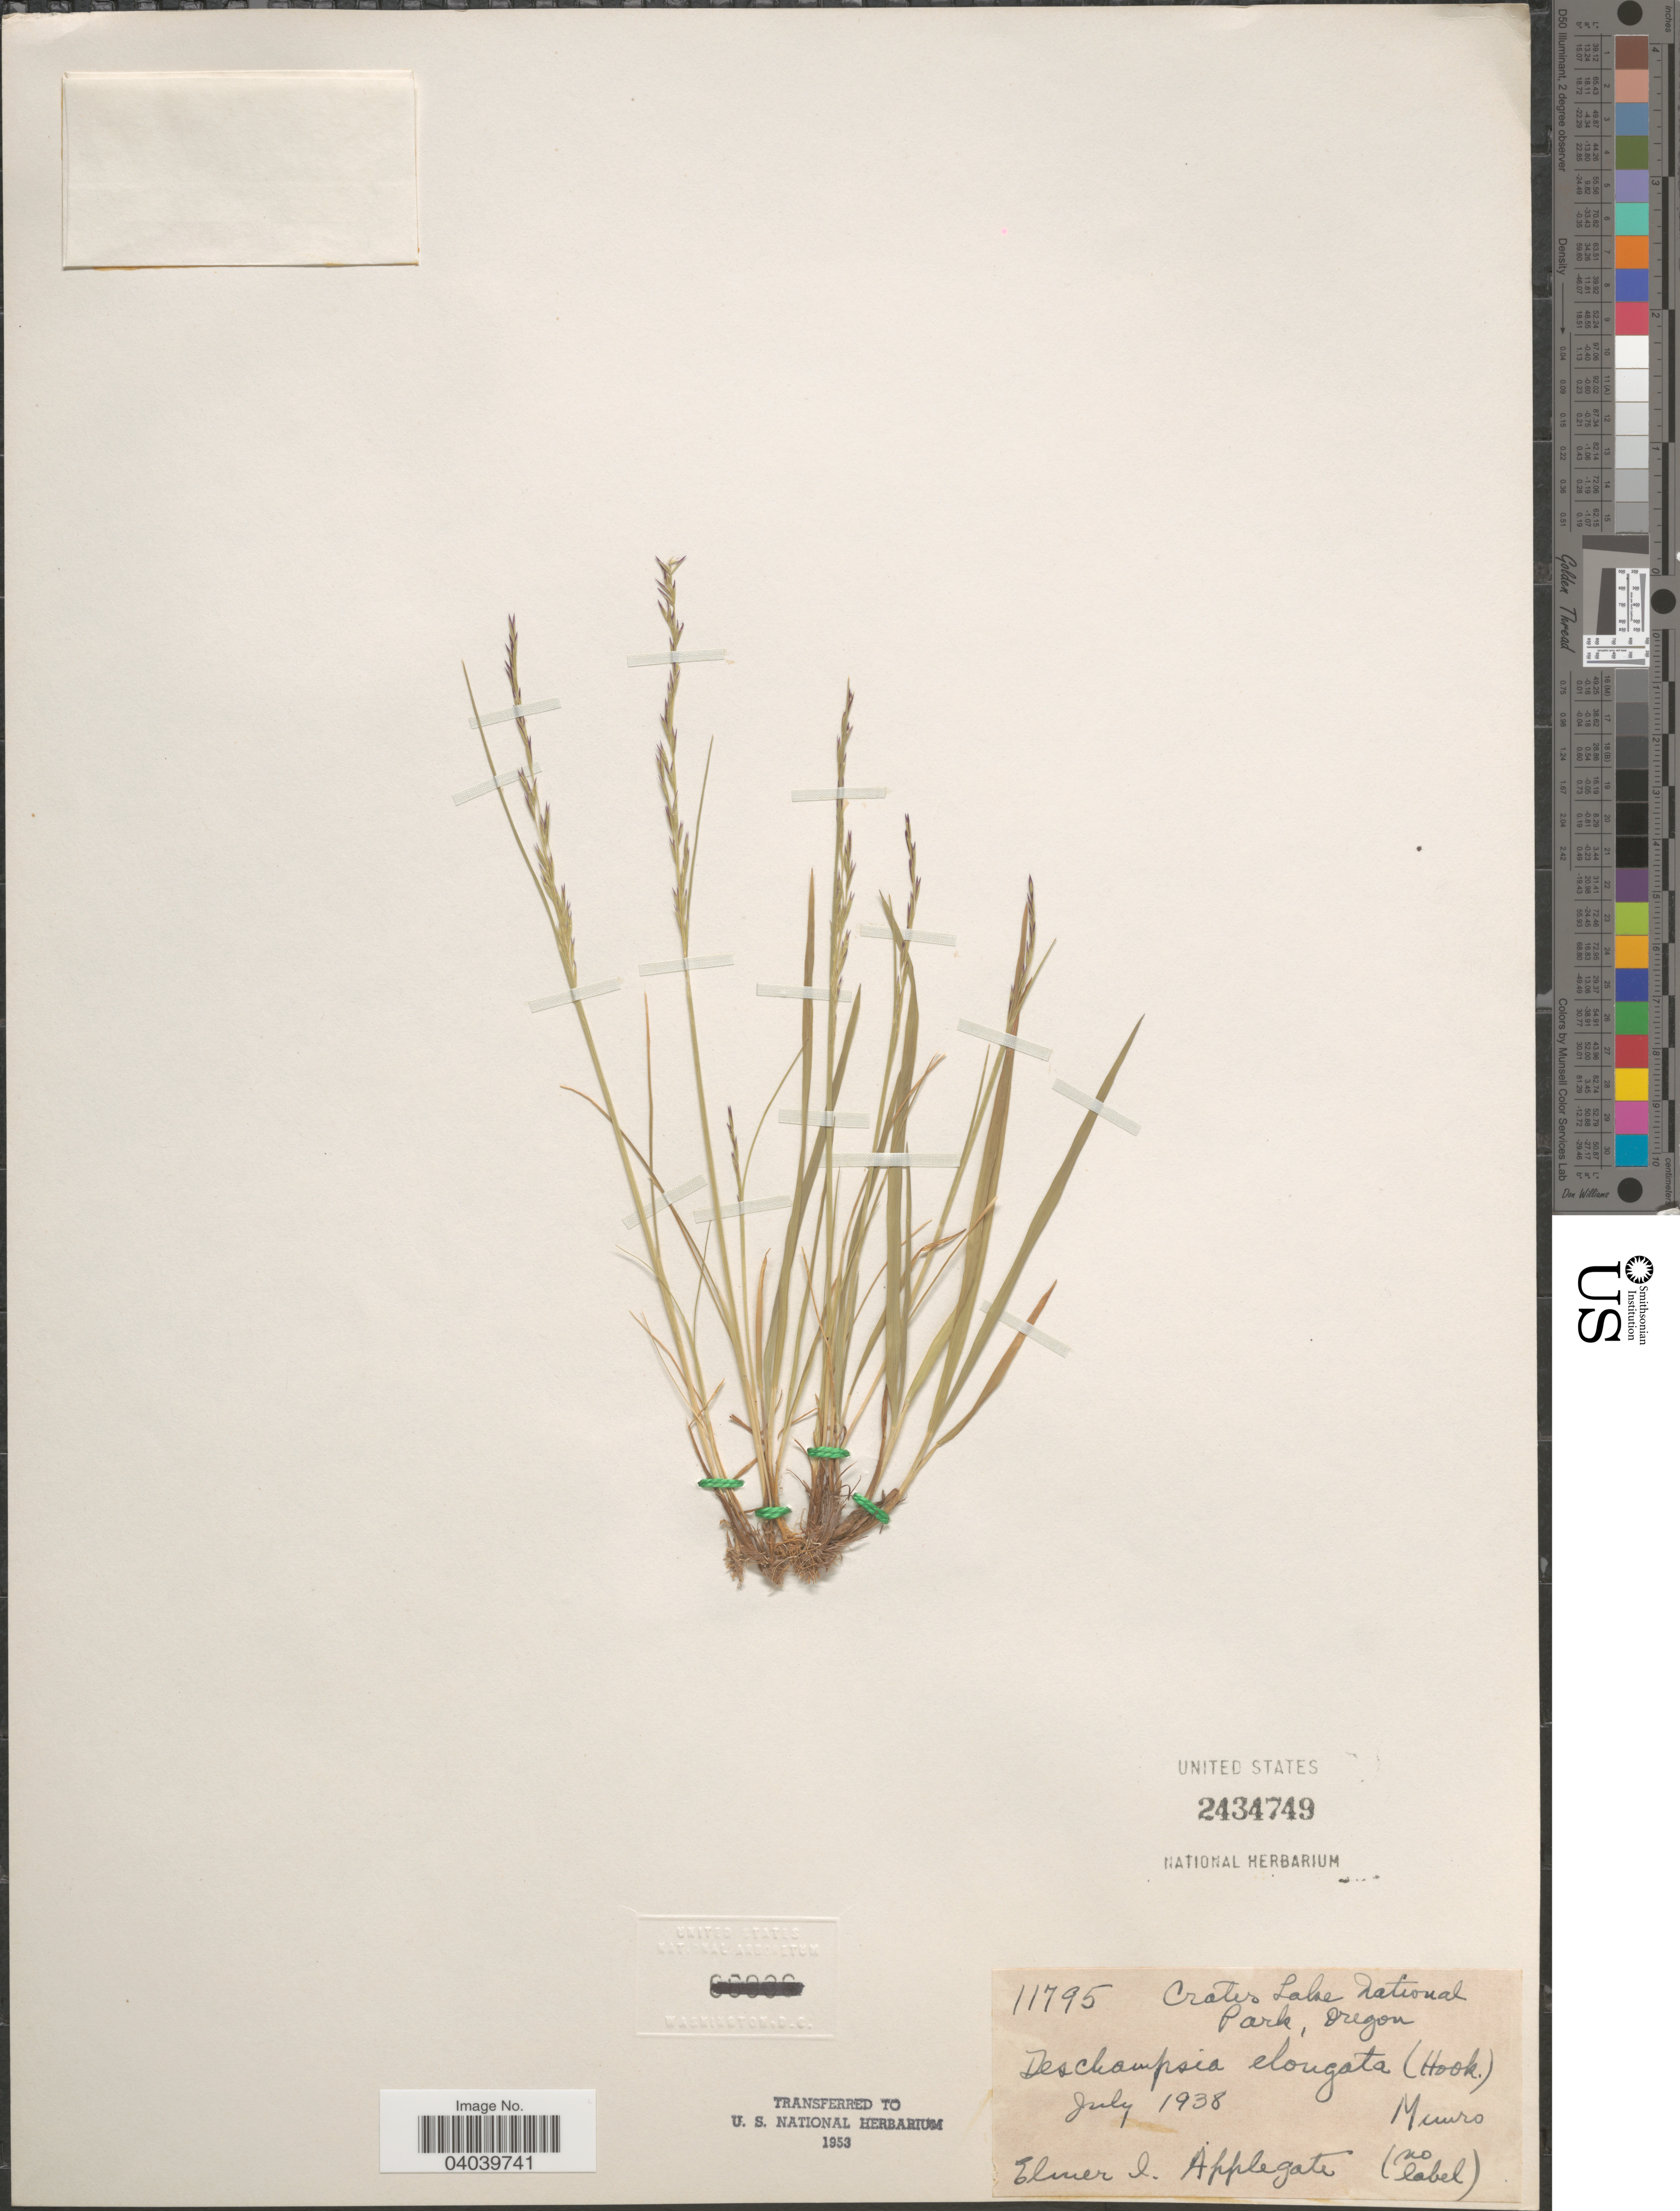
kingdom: Plantae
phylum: Tracheophyta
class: Liliopsida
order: Poales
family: Poaceae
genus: Deschampsia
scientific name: Deschampsia elongata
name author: (Hook.) Munro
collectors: E. I. Applegate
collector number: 11795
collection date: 1938-07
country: United States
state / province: Oregon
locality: Crater Lake National Park.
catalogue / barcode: US 2434749